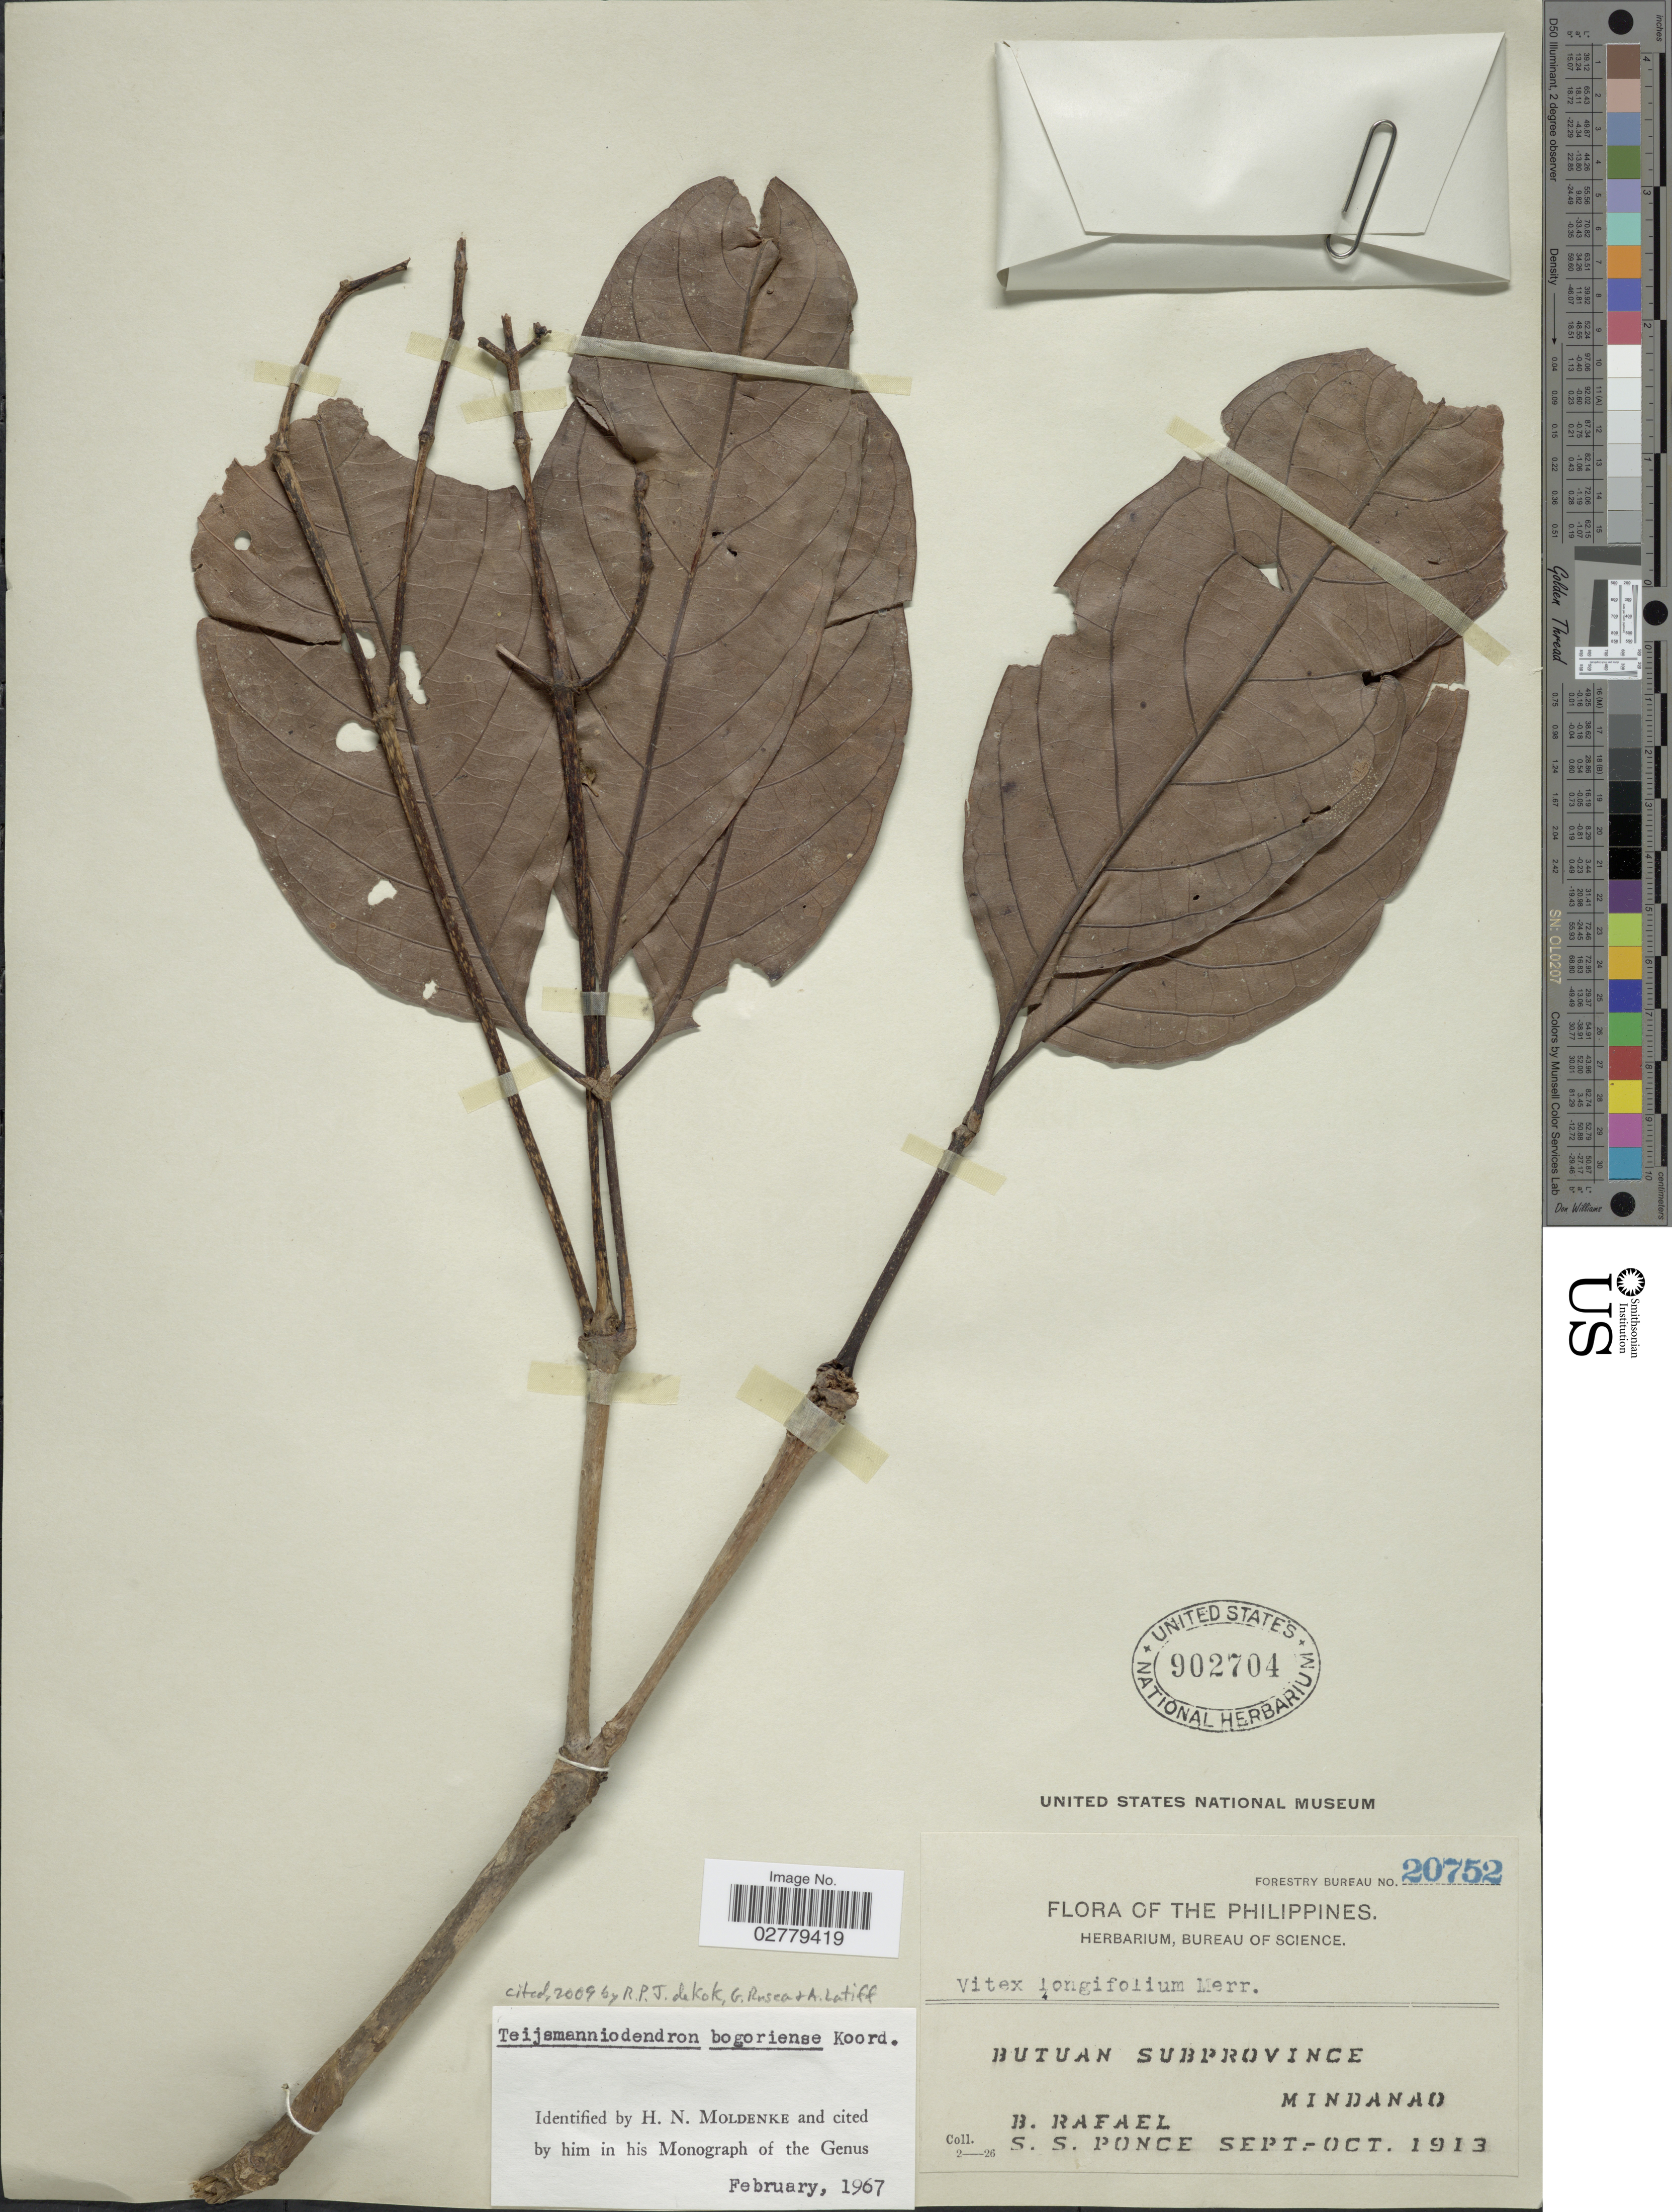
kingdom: Plantae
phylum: Tracheophyta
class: Magnoliopsida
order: Lamiales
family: Lamiaceae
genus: Teijsmanniodendron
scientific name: Teijsmanniodendron bogoriense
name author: Koord.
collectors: B. Rafael & S. Ponce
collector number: Forestry Bureau 20752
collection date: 1913-09/1913-10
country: Philippines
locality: Butuan Subprovince Mindanao.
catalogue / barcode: US 902704